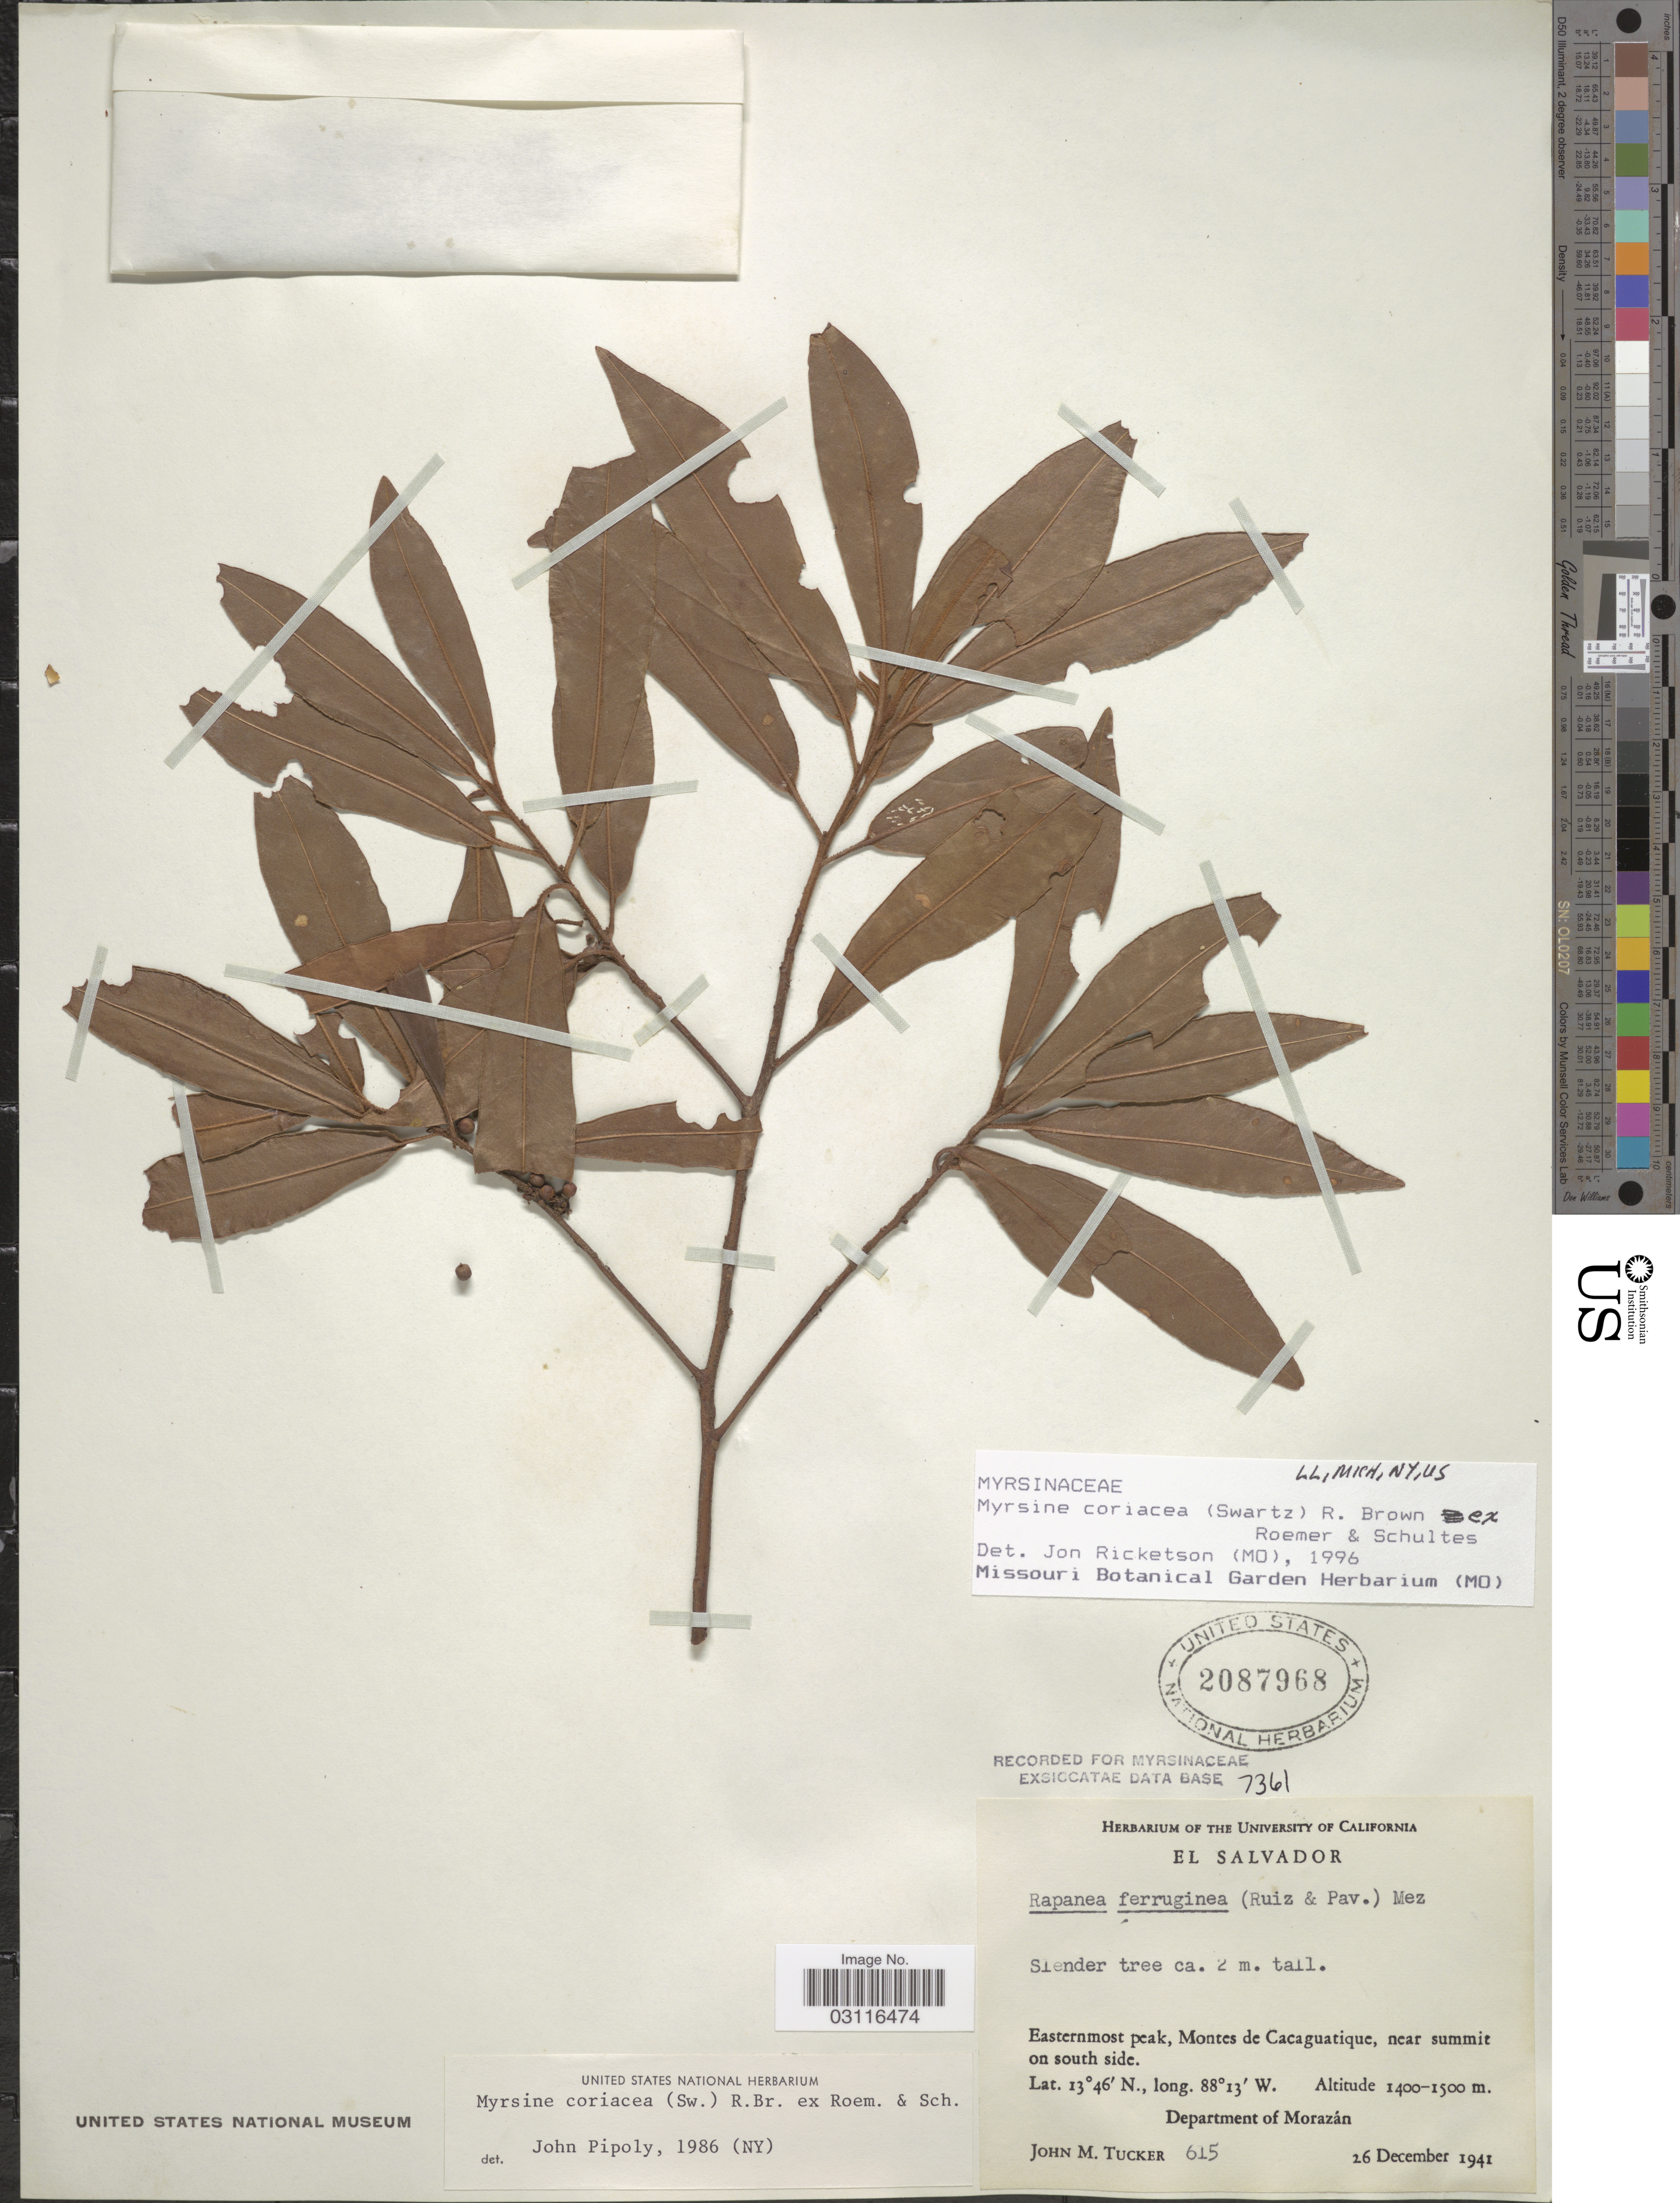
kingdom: Plantae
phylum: Tracheophyta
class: Magnoliopsida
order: Ericales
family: Primulaceae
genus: Myrsine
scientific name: Myrsine coriacea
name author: (Sw.) R. Br. ex Roem. & Schult.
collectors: J. M. Tucker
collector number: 615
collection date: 1941-12-26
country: El Salvador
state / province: Morazan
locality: Easternmost peak, Montes de Cacaguatique, near summit on south side. Department of Morazán.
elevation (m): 1400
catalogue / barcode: US 2087968